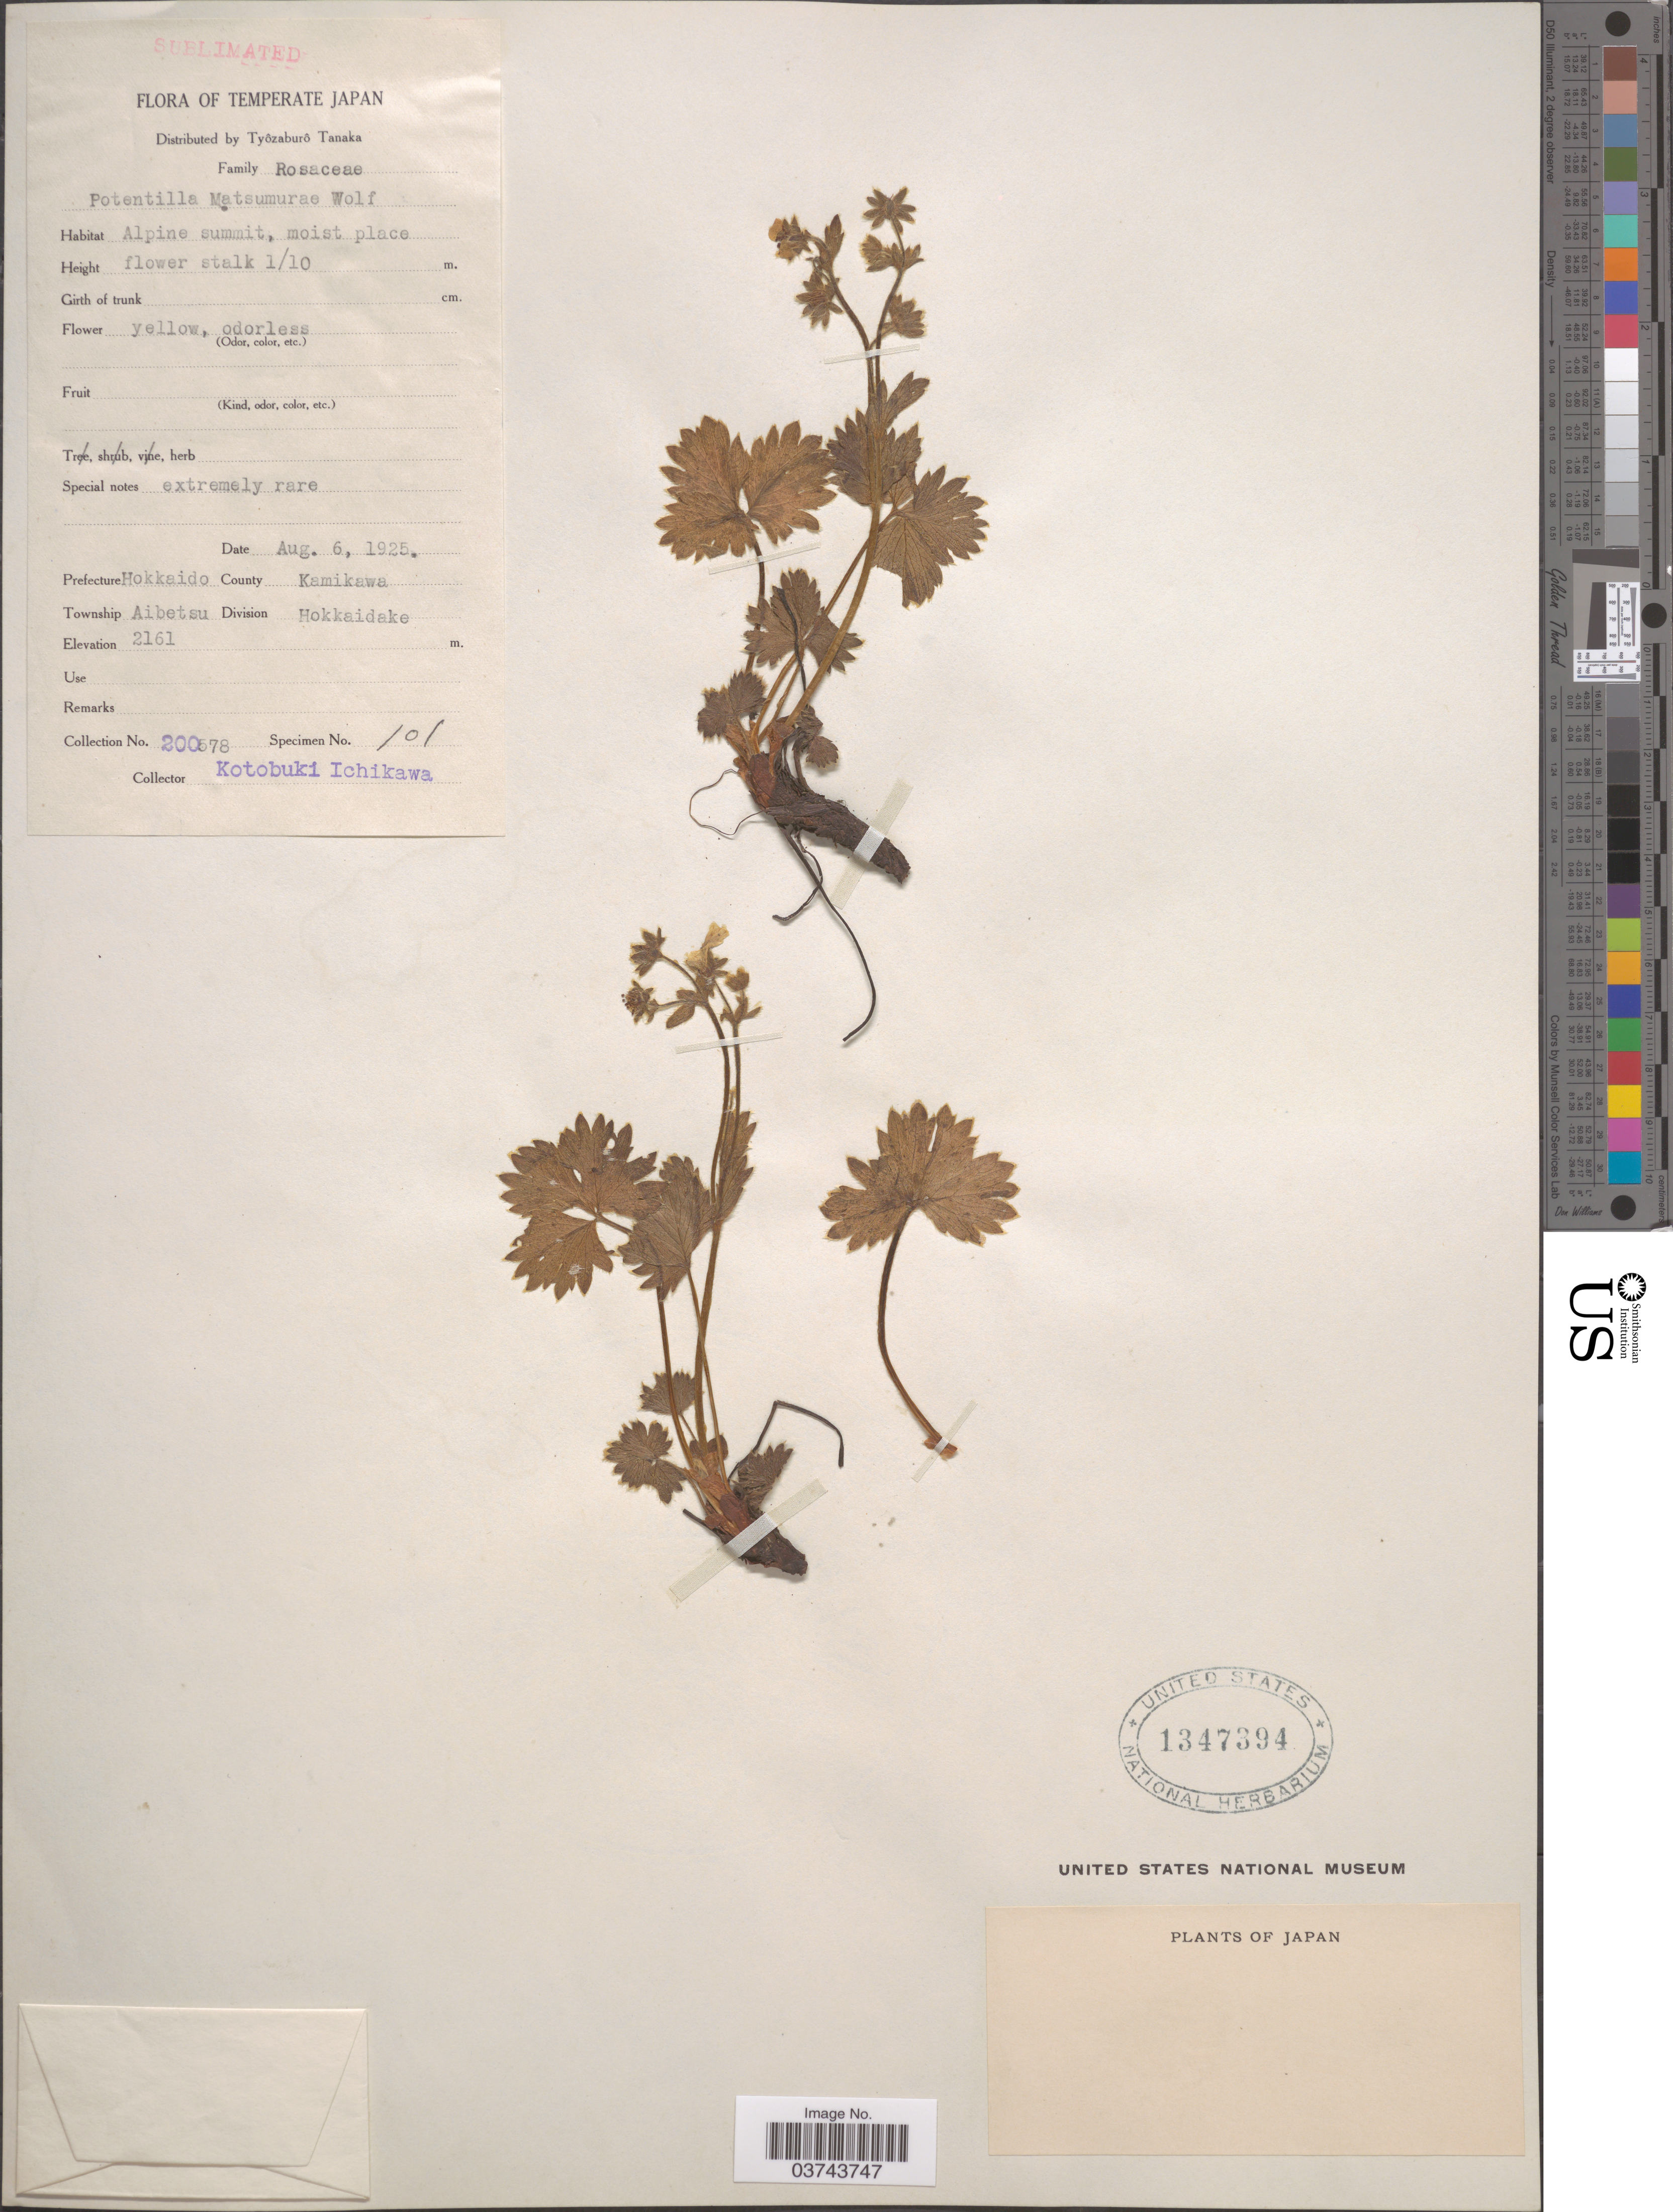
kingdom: Plantae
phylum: Tracheophyta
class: Magnoliopsida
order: Rosales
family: Rosaceae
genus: Potentilla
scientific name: Potentilla matsumurae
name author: Th. Wolf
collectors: K. Ichikawa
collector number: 200578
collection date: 1925-08-06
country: Japan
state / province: Hokkaidō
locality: Temperate Japan. Prefecture Hokkaido. County Kamikawa. Township Aibetsu. Division Hokkaidake.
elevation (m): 2161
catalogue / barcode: US 1347394